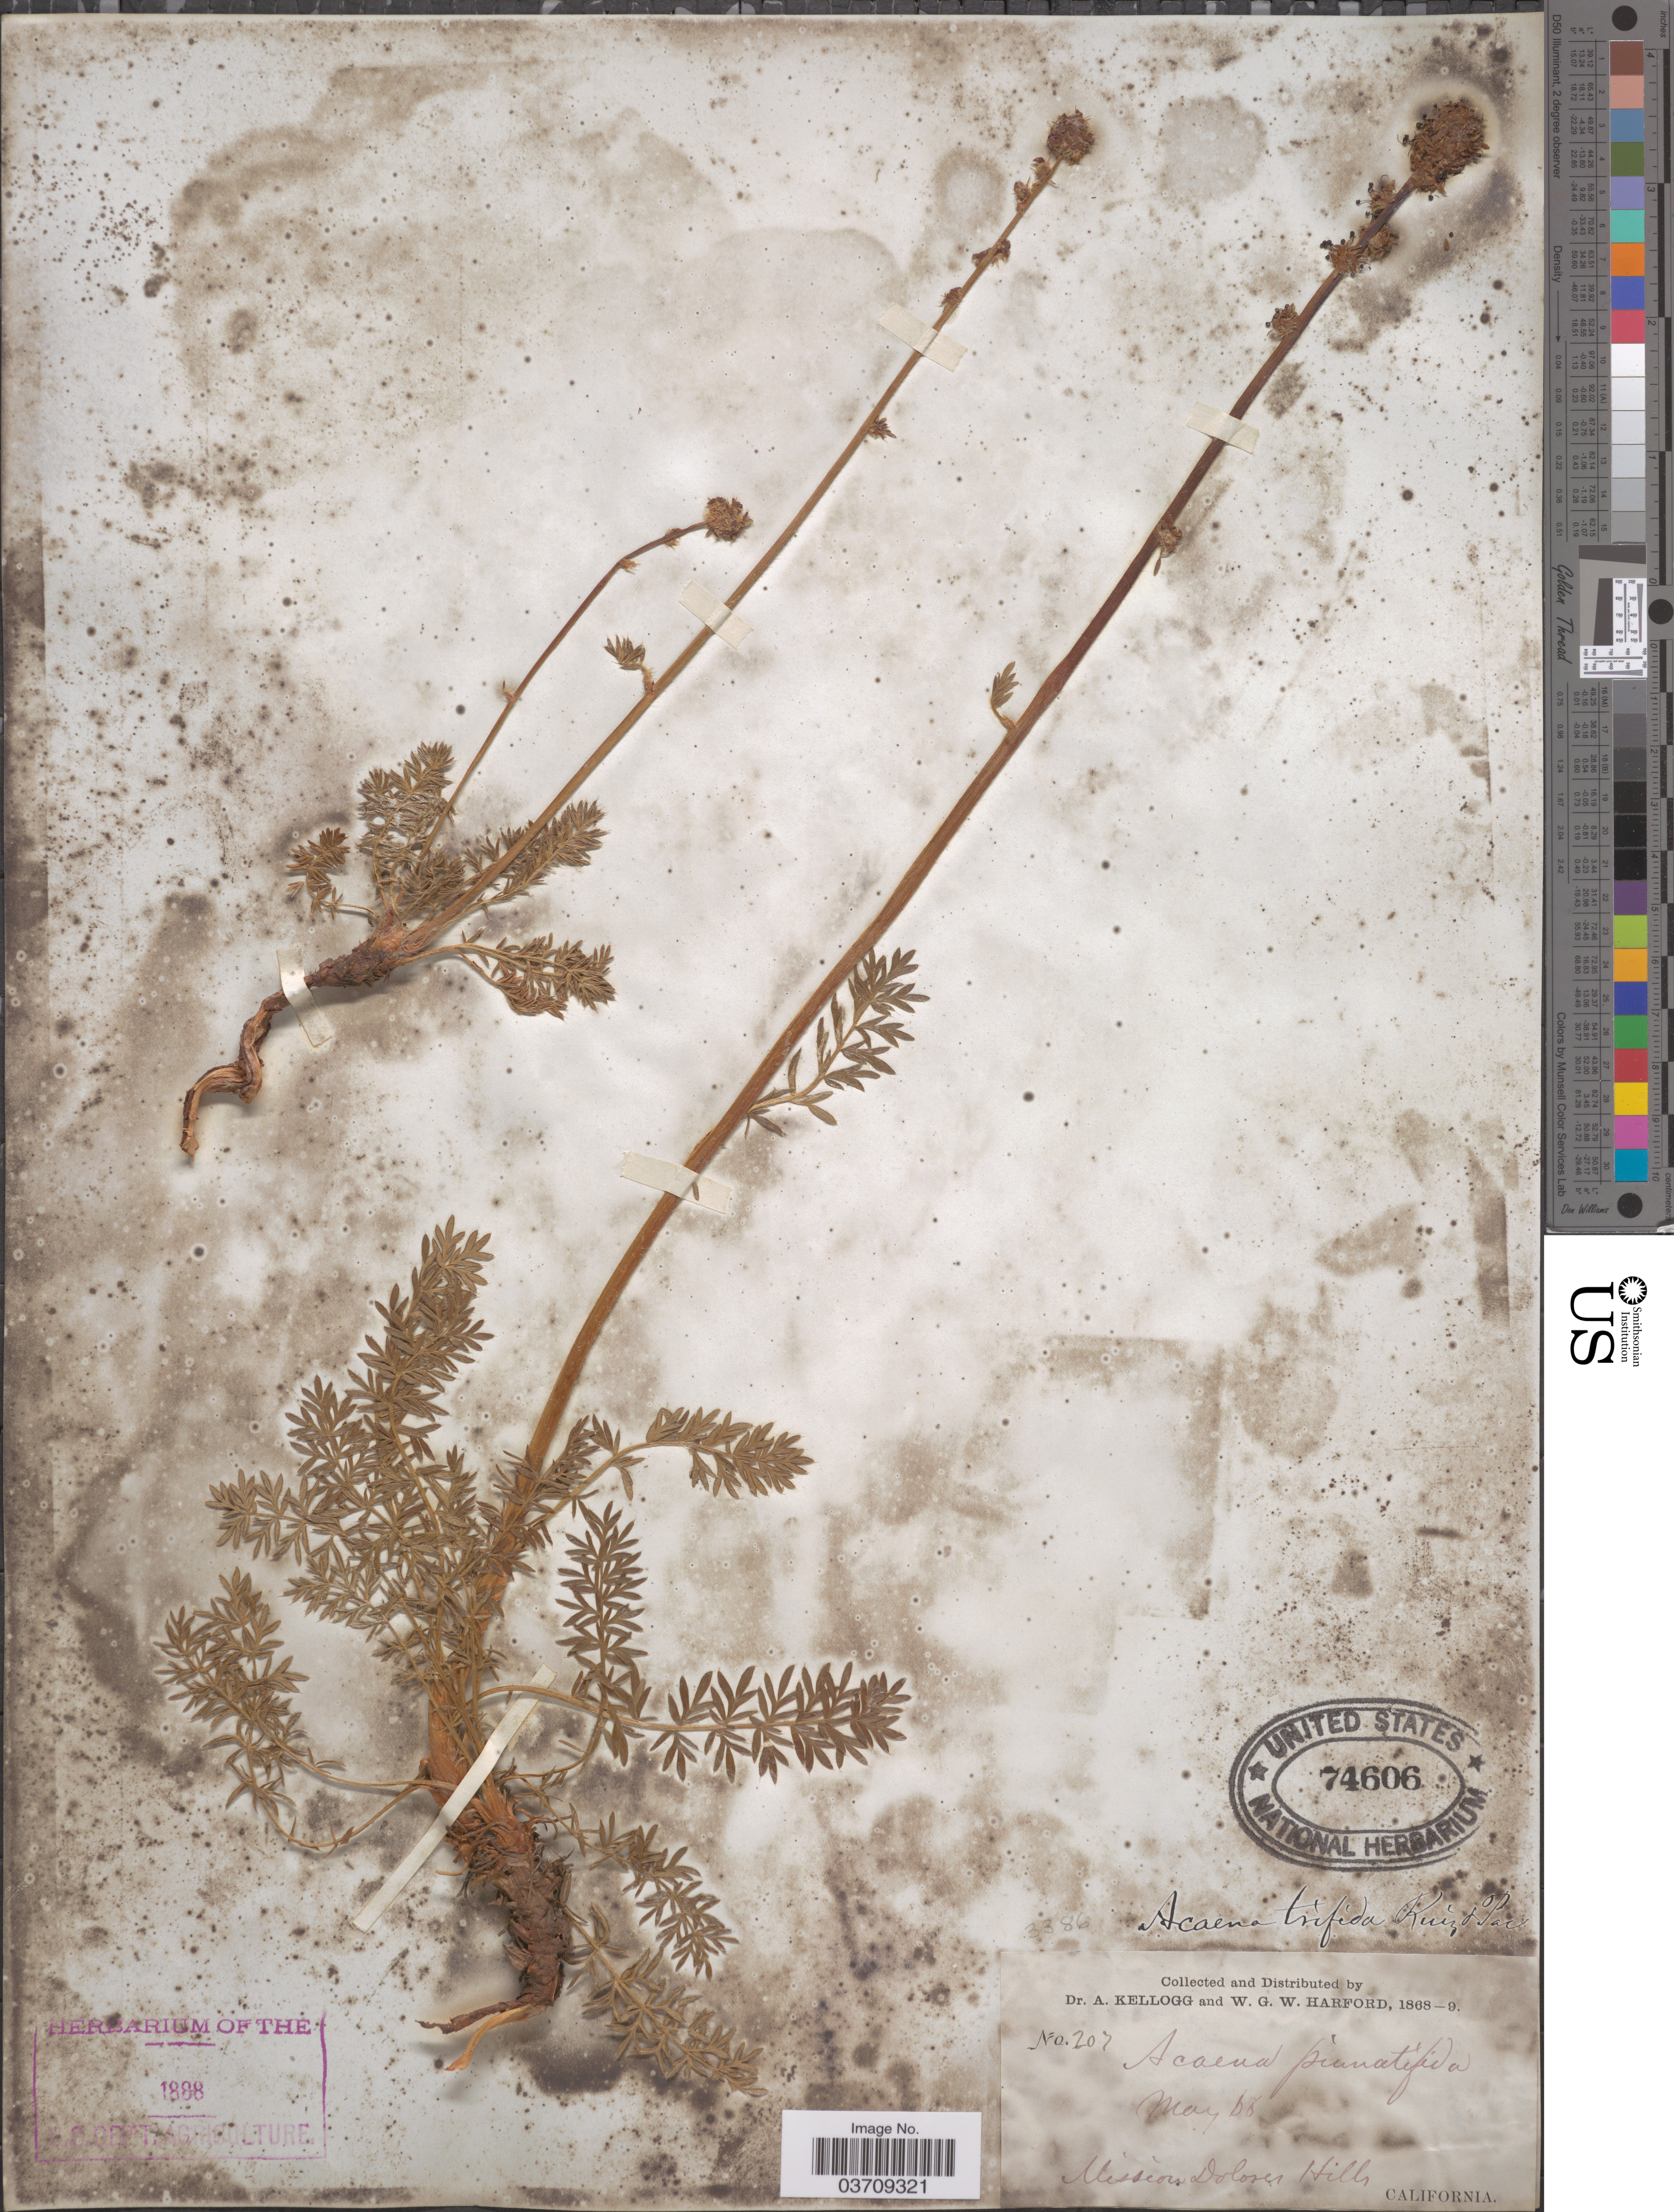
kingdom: Plantae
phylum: Tracheophyta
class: Magnoliopsida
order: Rosales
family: Rosaceae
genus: Acaena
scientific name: Acaena trifida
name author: Ruiz & Pav.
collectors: A. Kellogg & W. G. W. Harford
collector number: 207*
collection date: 1968-05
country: United States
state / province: California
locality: Mission& Dolores Hills.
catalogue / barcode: US 74606